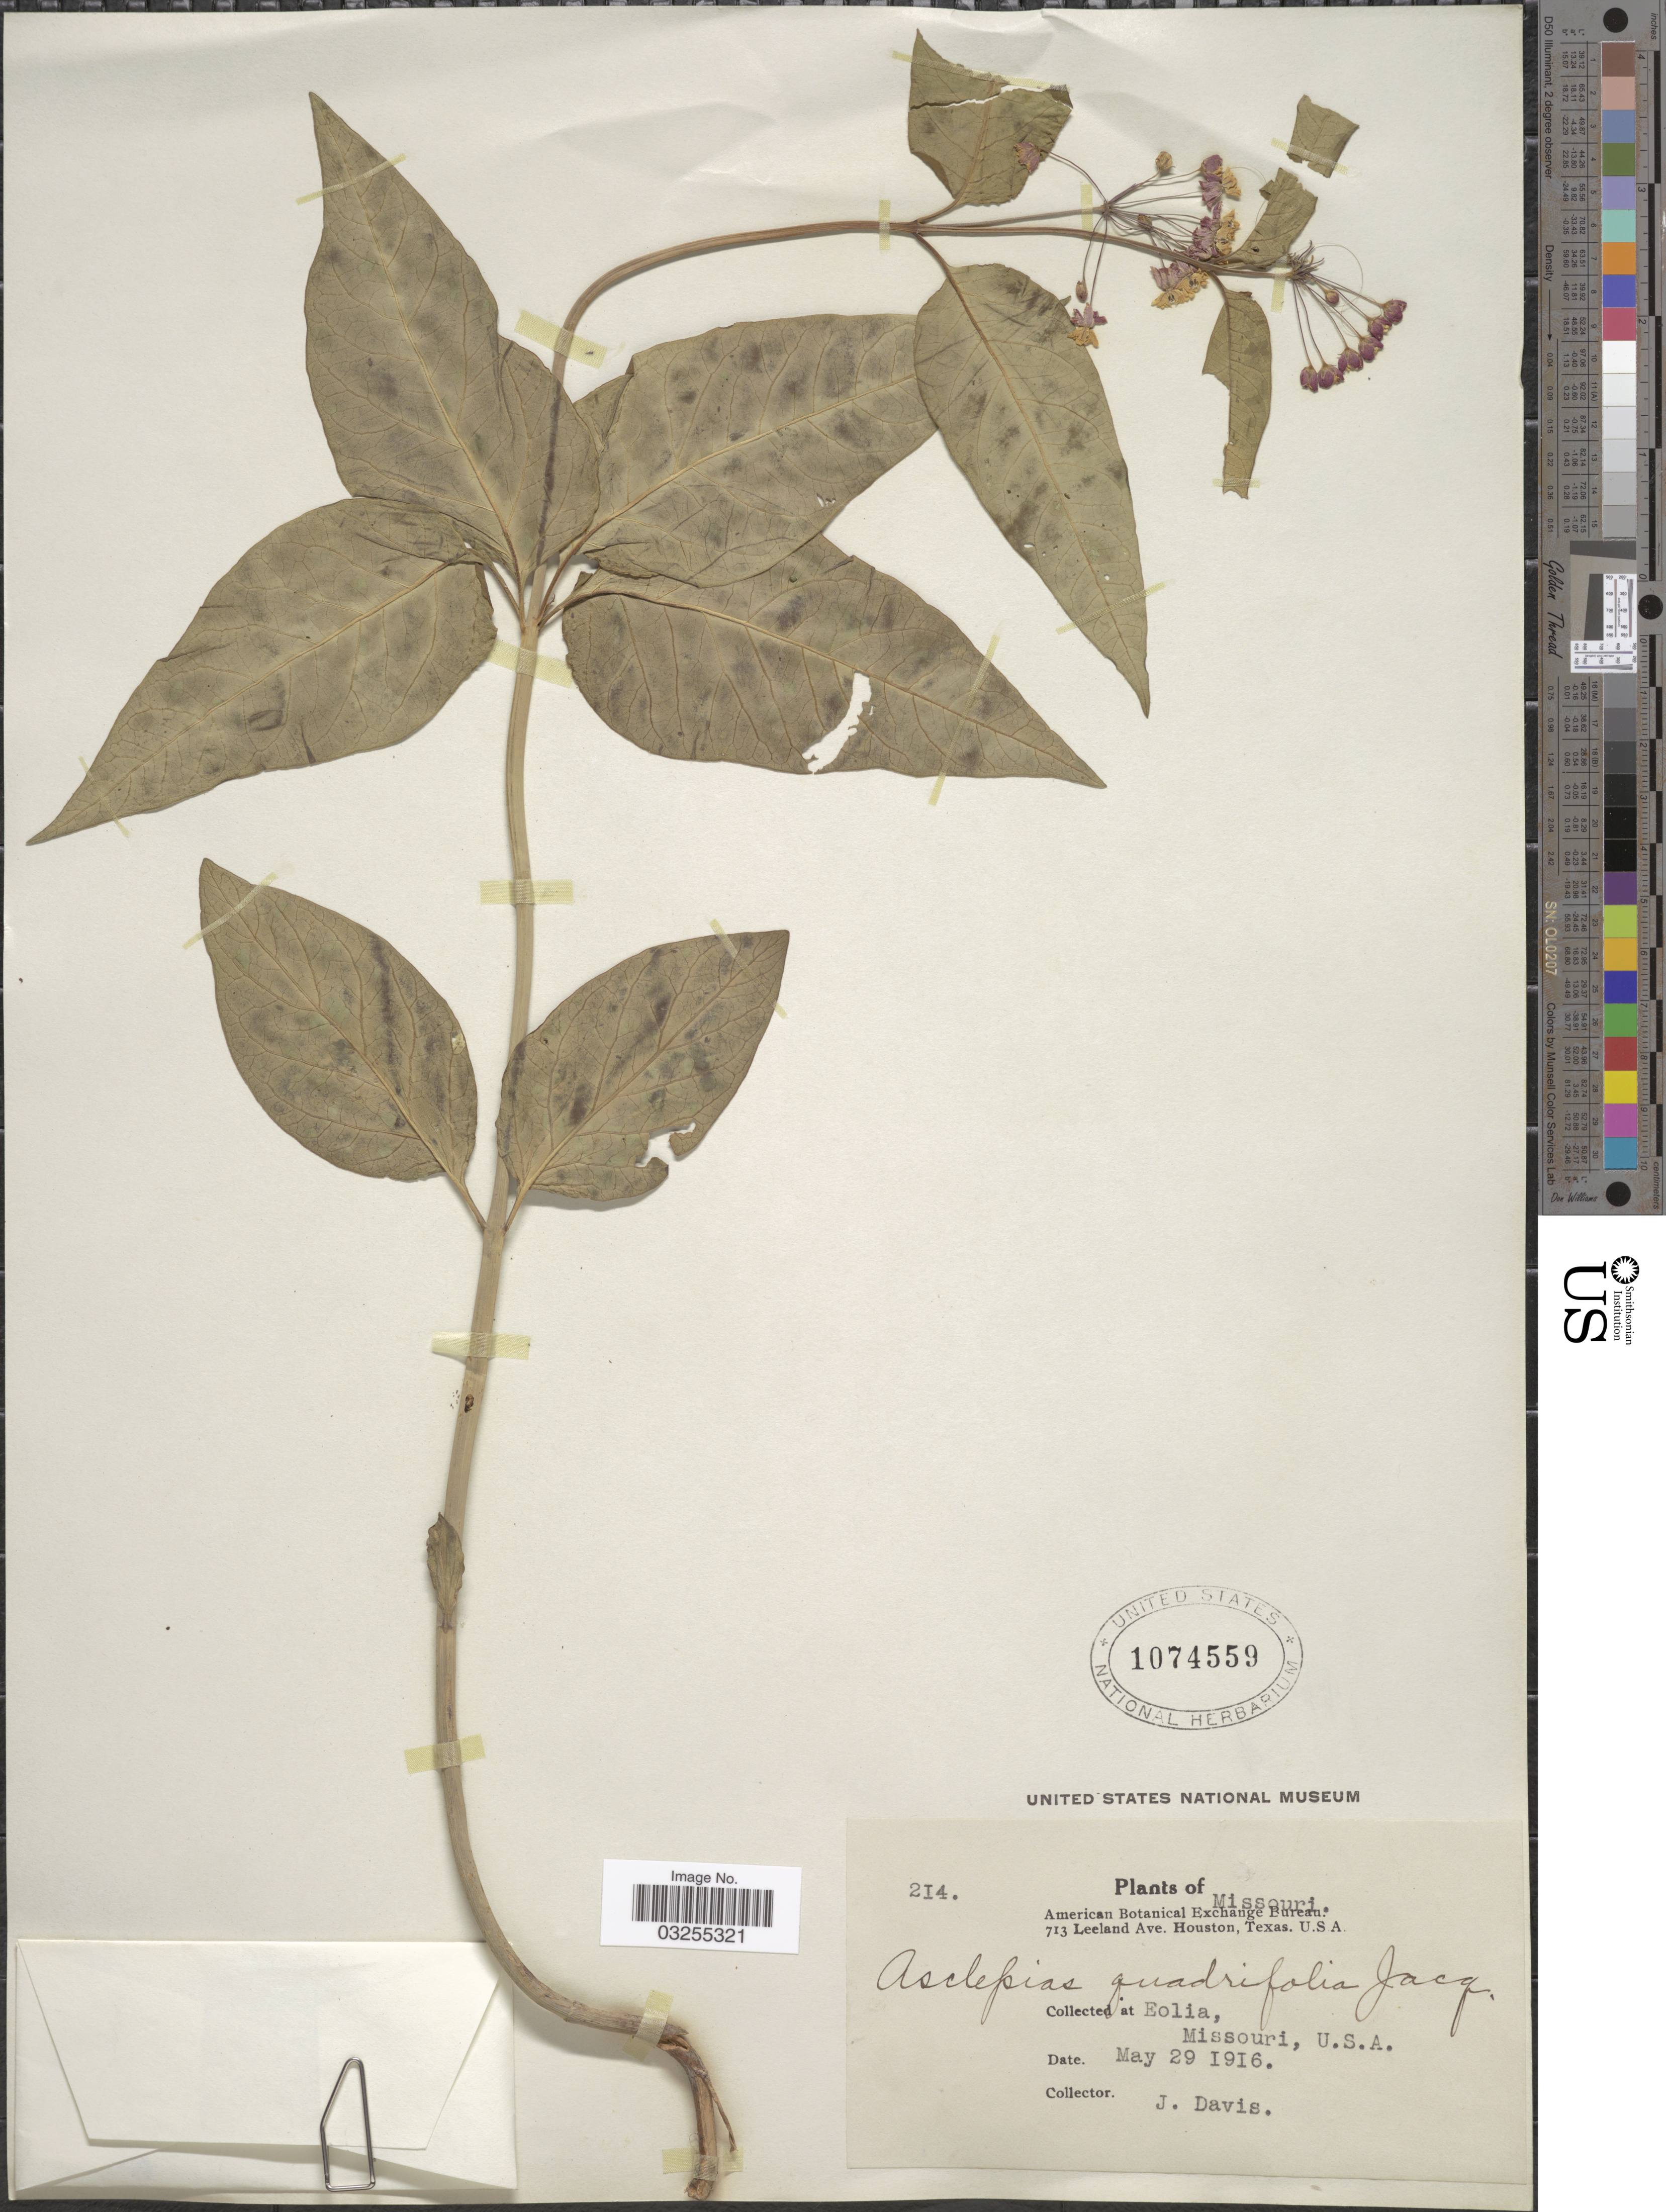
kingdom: Plantae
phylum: Tracheophyta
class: Magnoliopsida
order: Gentianales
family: Apocynaceae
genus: Asclepias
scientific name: Asclepias quadrifolia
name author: Jacq.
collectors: J. Davis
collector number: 214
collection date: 1916-05-29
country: United States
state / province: Missouri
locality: Eolia.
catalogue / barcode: US 1074559